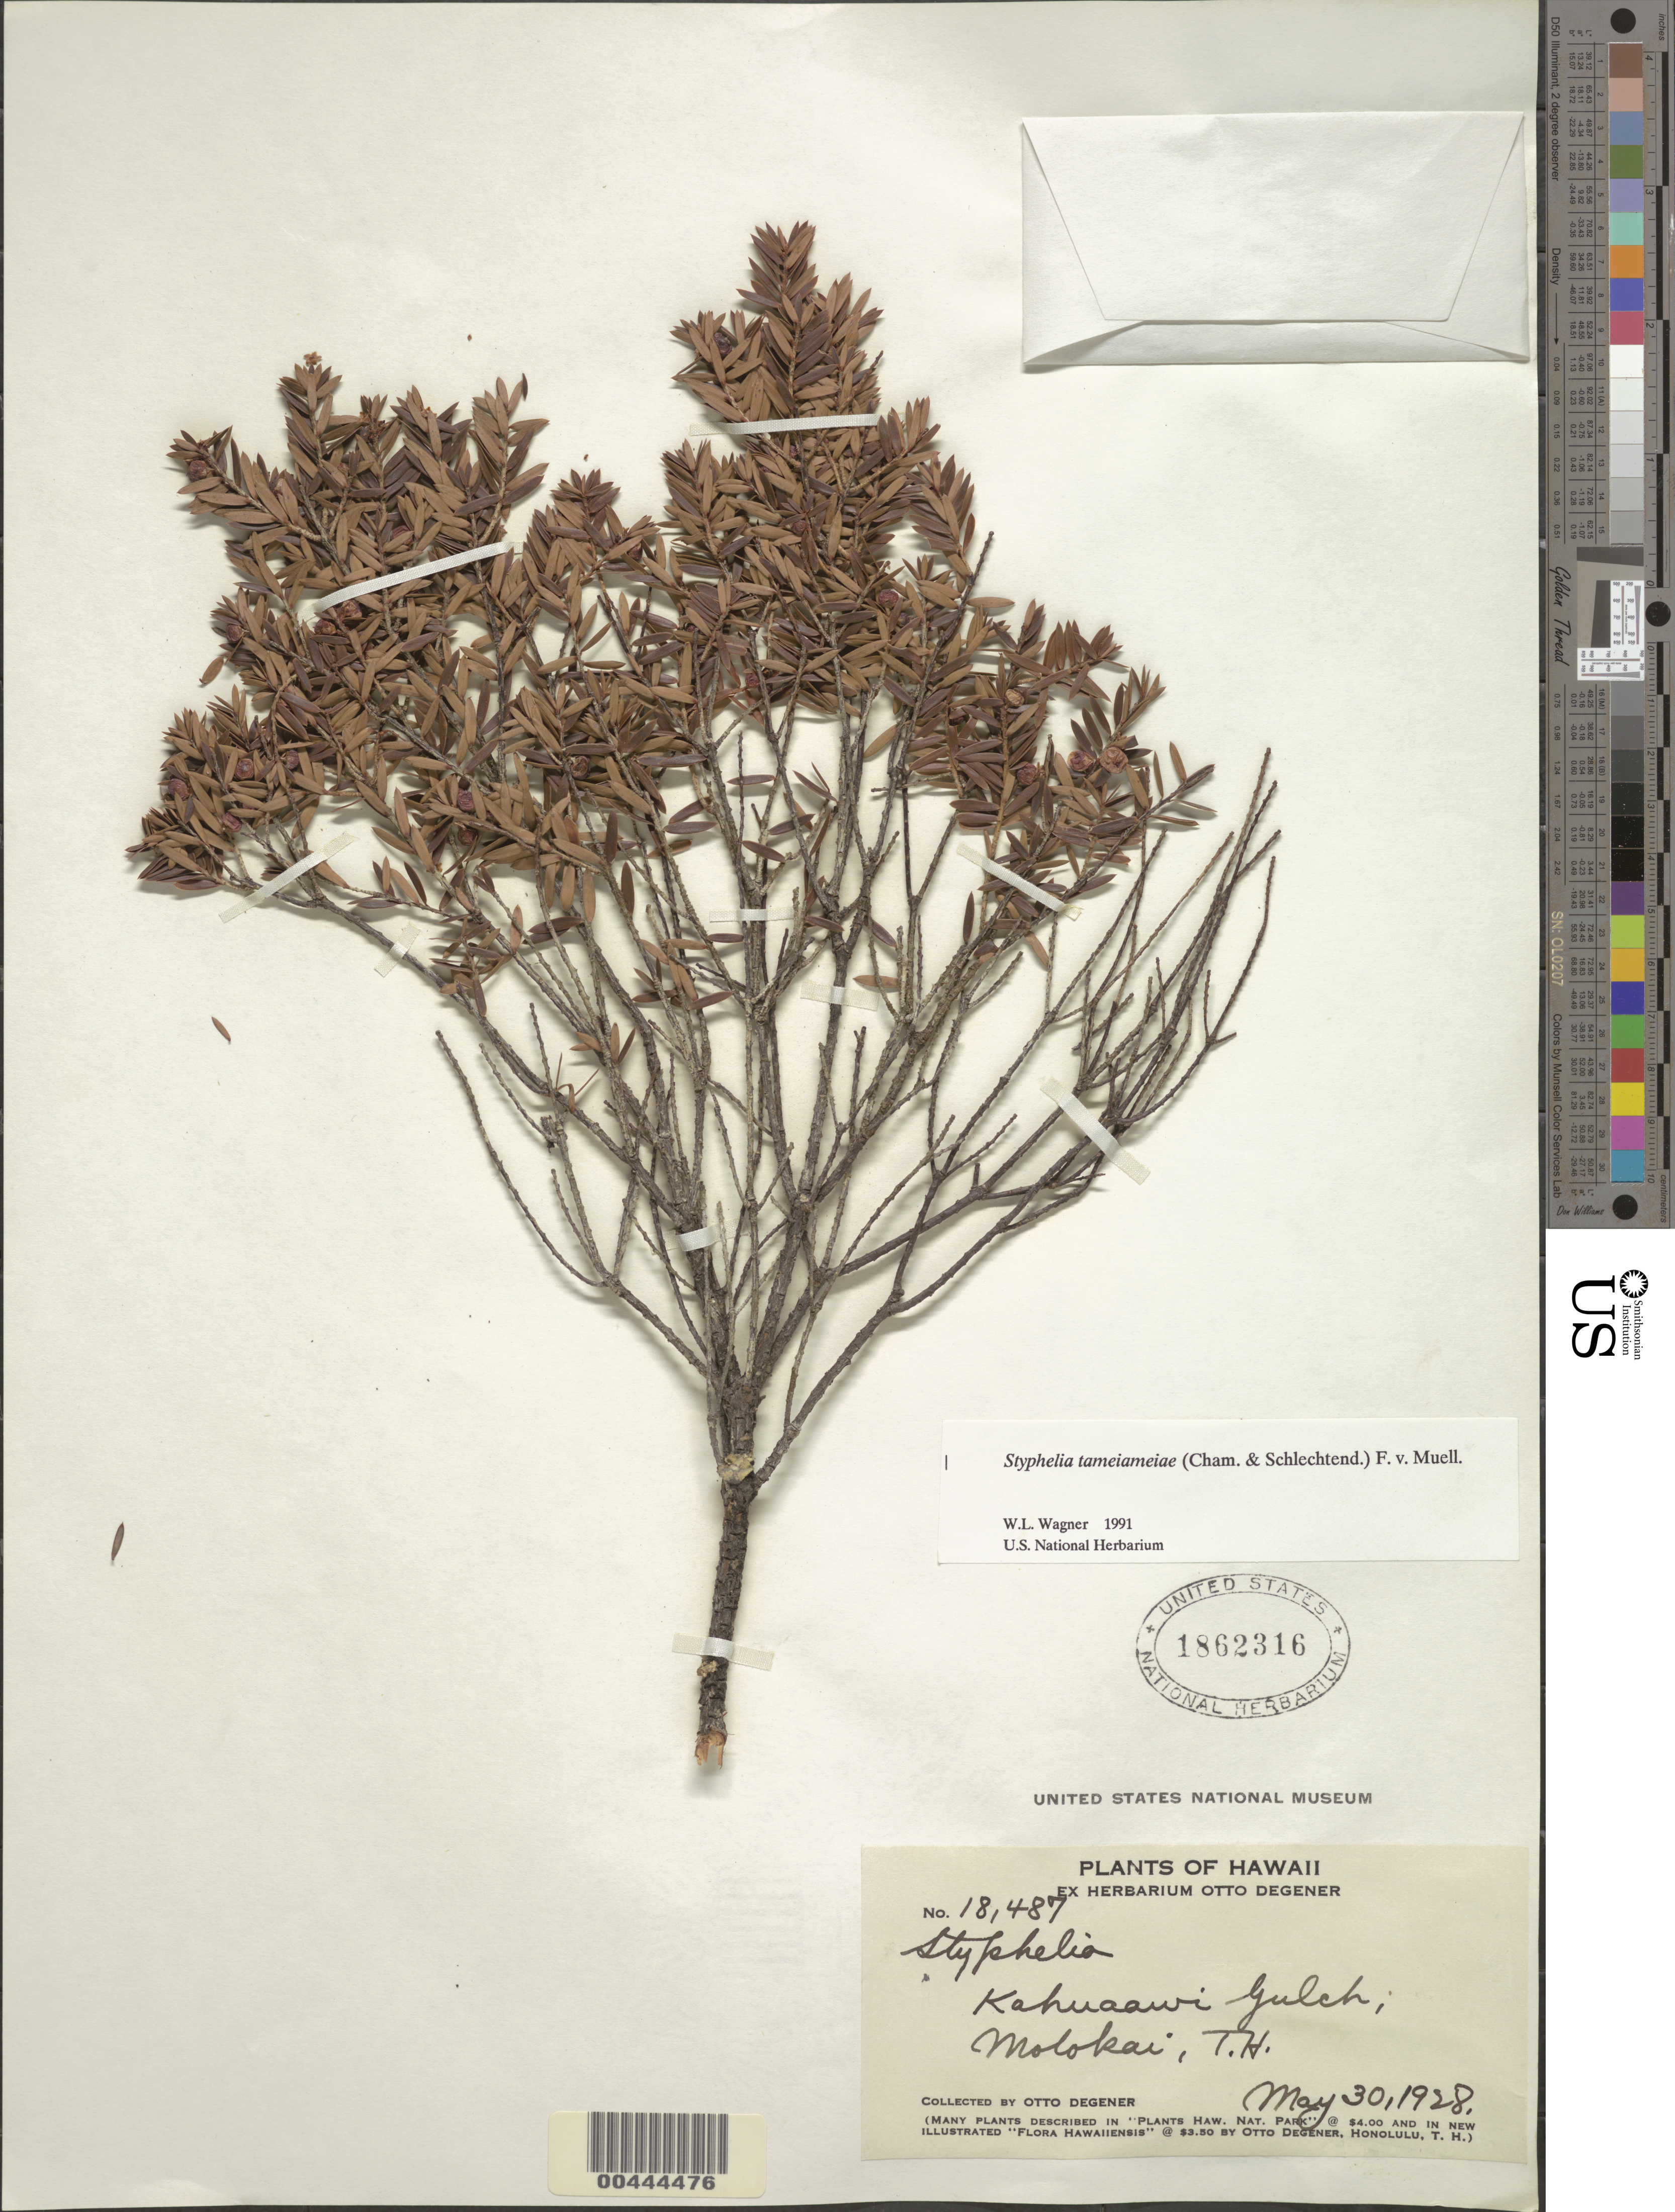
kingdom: Plantae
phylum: Tracheophyta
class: Magnoliopsida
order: Ericales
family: Ericaceae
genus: Leptecophylla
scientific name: Leptecophylla tameiameiae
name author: (Cham. & Schltdl.) C.M. Weiller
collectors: O. Degener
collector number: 18487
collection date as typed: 30 May 1928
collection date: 1928-05-30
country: United States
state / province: Hawaii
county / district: Maui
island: Moloka'i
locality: Kahuaawi Gulch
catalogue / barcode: US 1862316